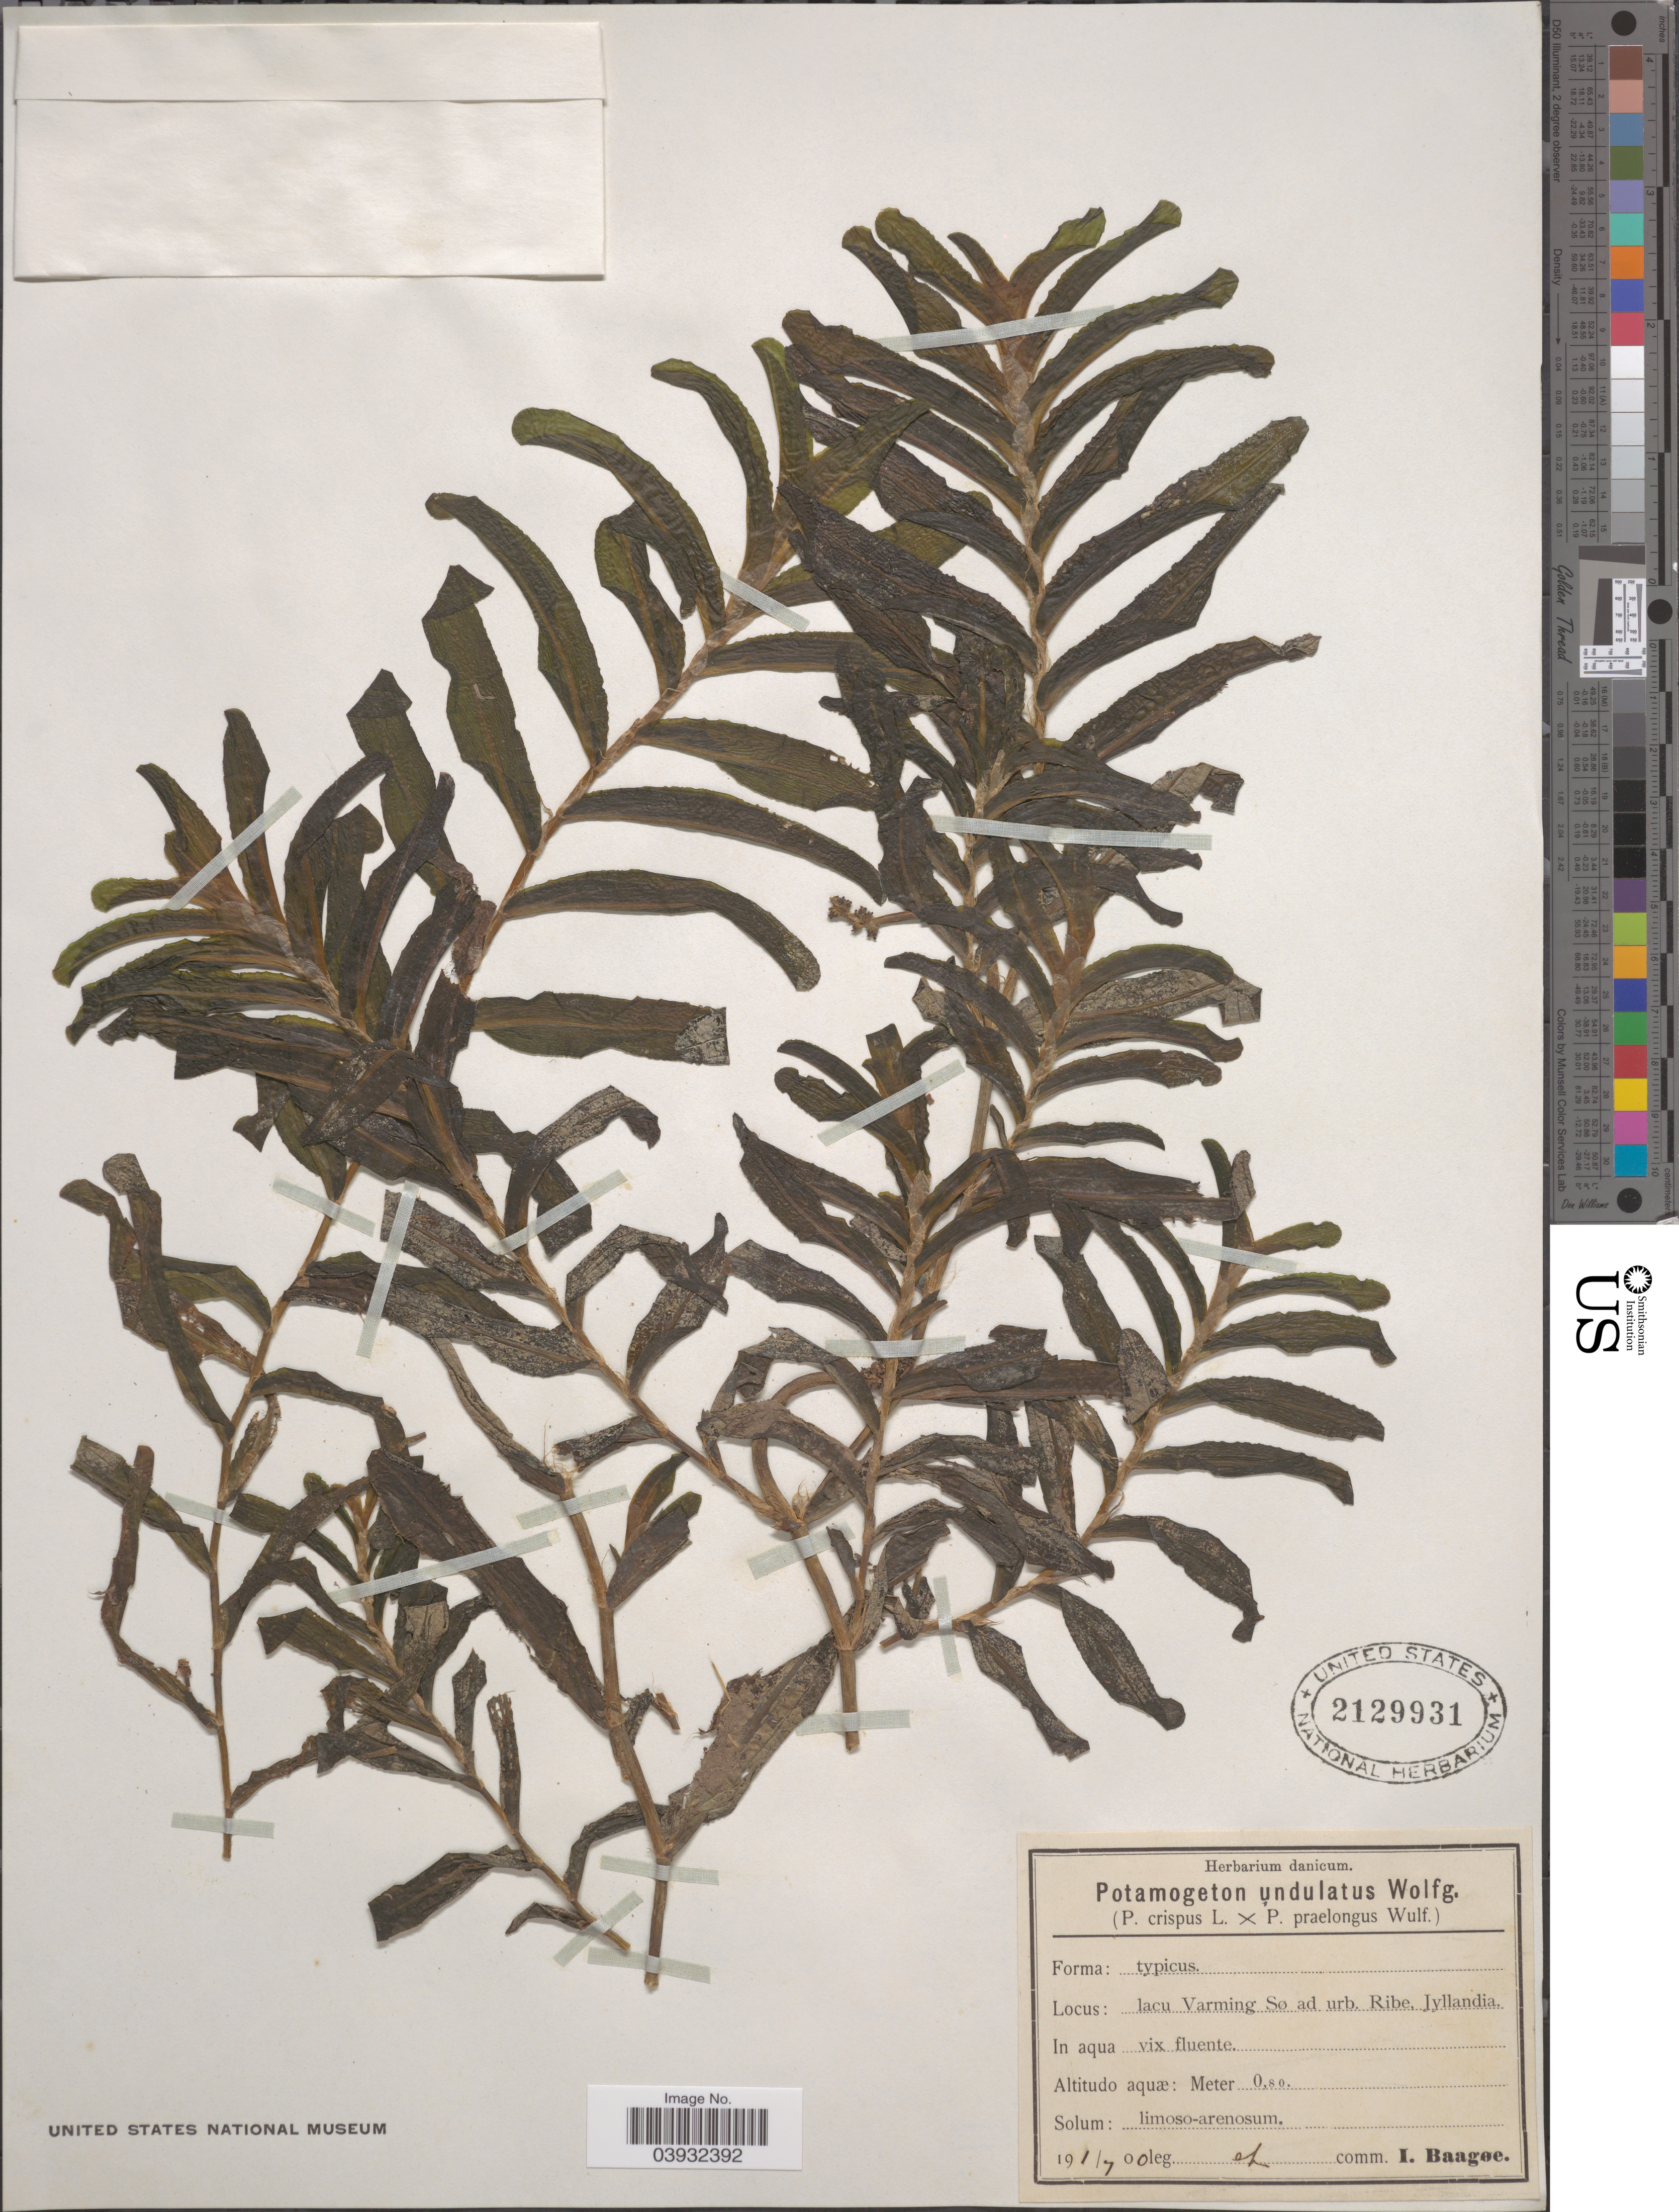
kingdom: Plantae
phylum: Tracheophyta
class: Liliopsida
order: Alismatales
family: Potamogetonaceae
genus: Potamogeton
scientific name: Potamogeton undulatus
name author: Wolfg.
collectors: I. Baagøe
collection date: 1900-07-01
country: Denmark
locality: Lacu Varming Sø ad urb. Ribe, Jyllandia.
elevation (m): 0.8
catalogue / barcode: US 2129931